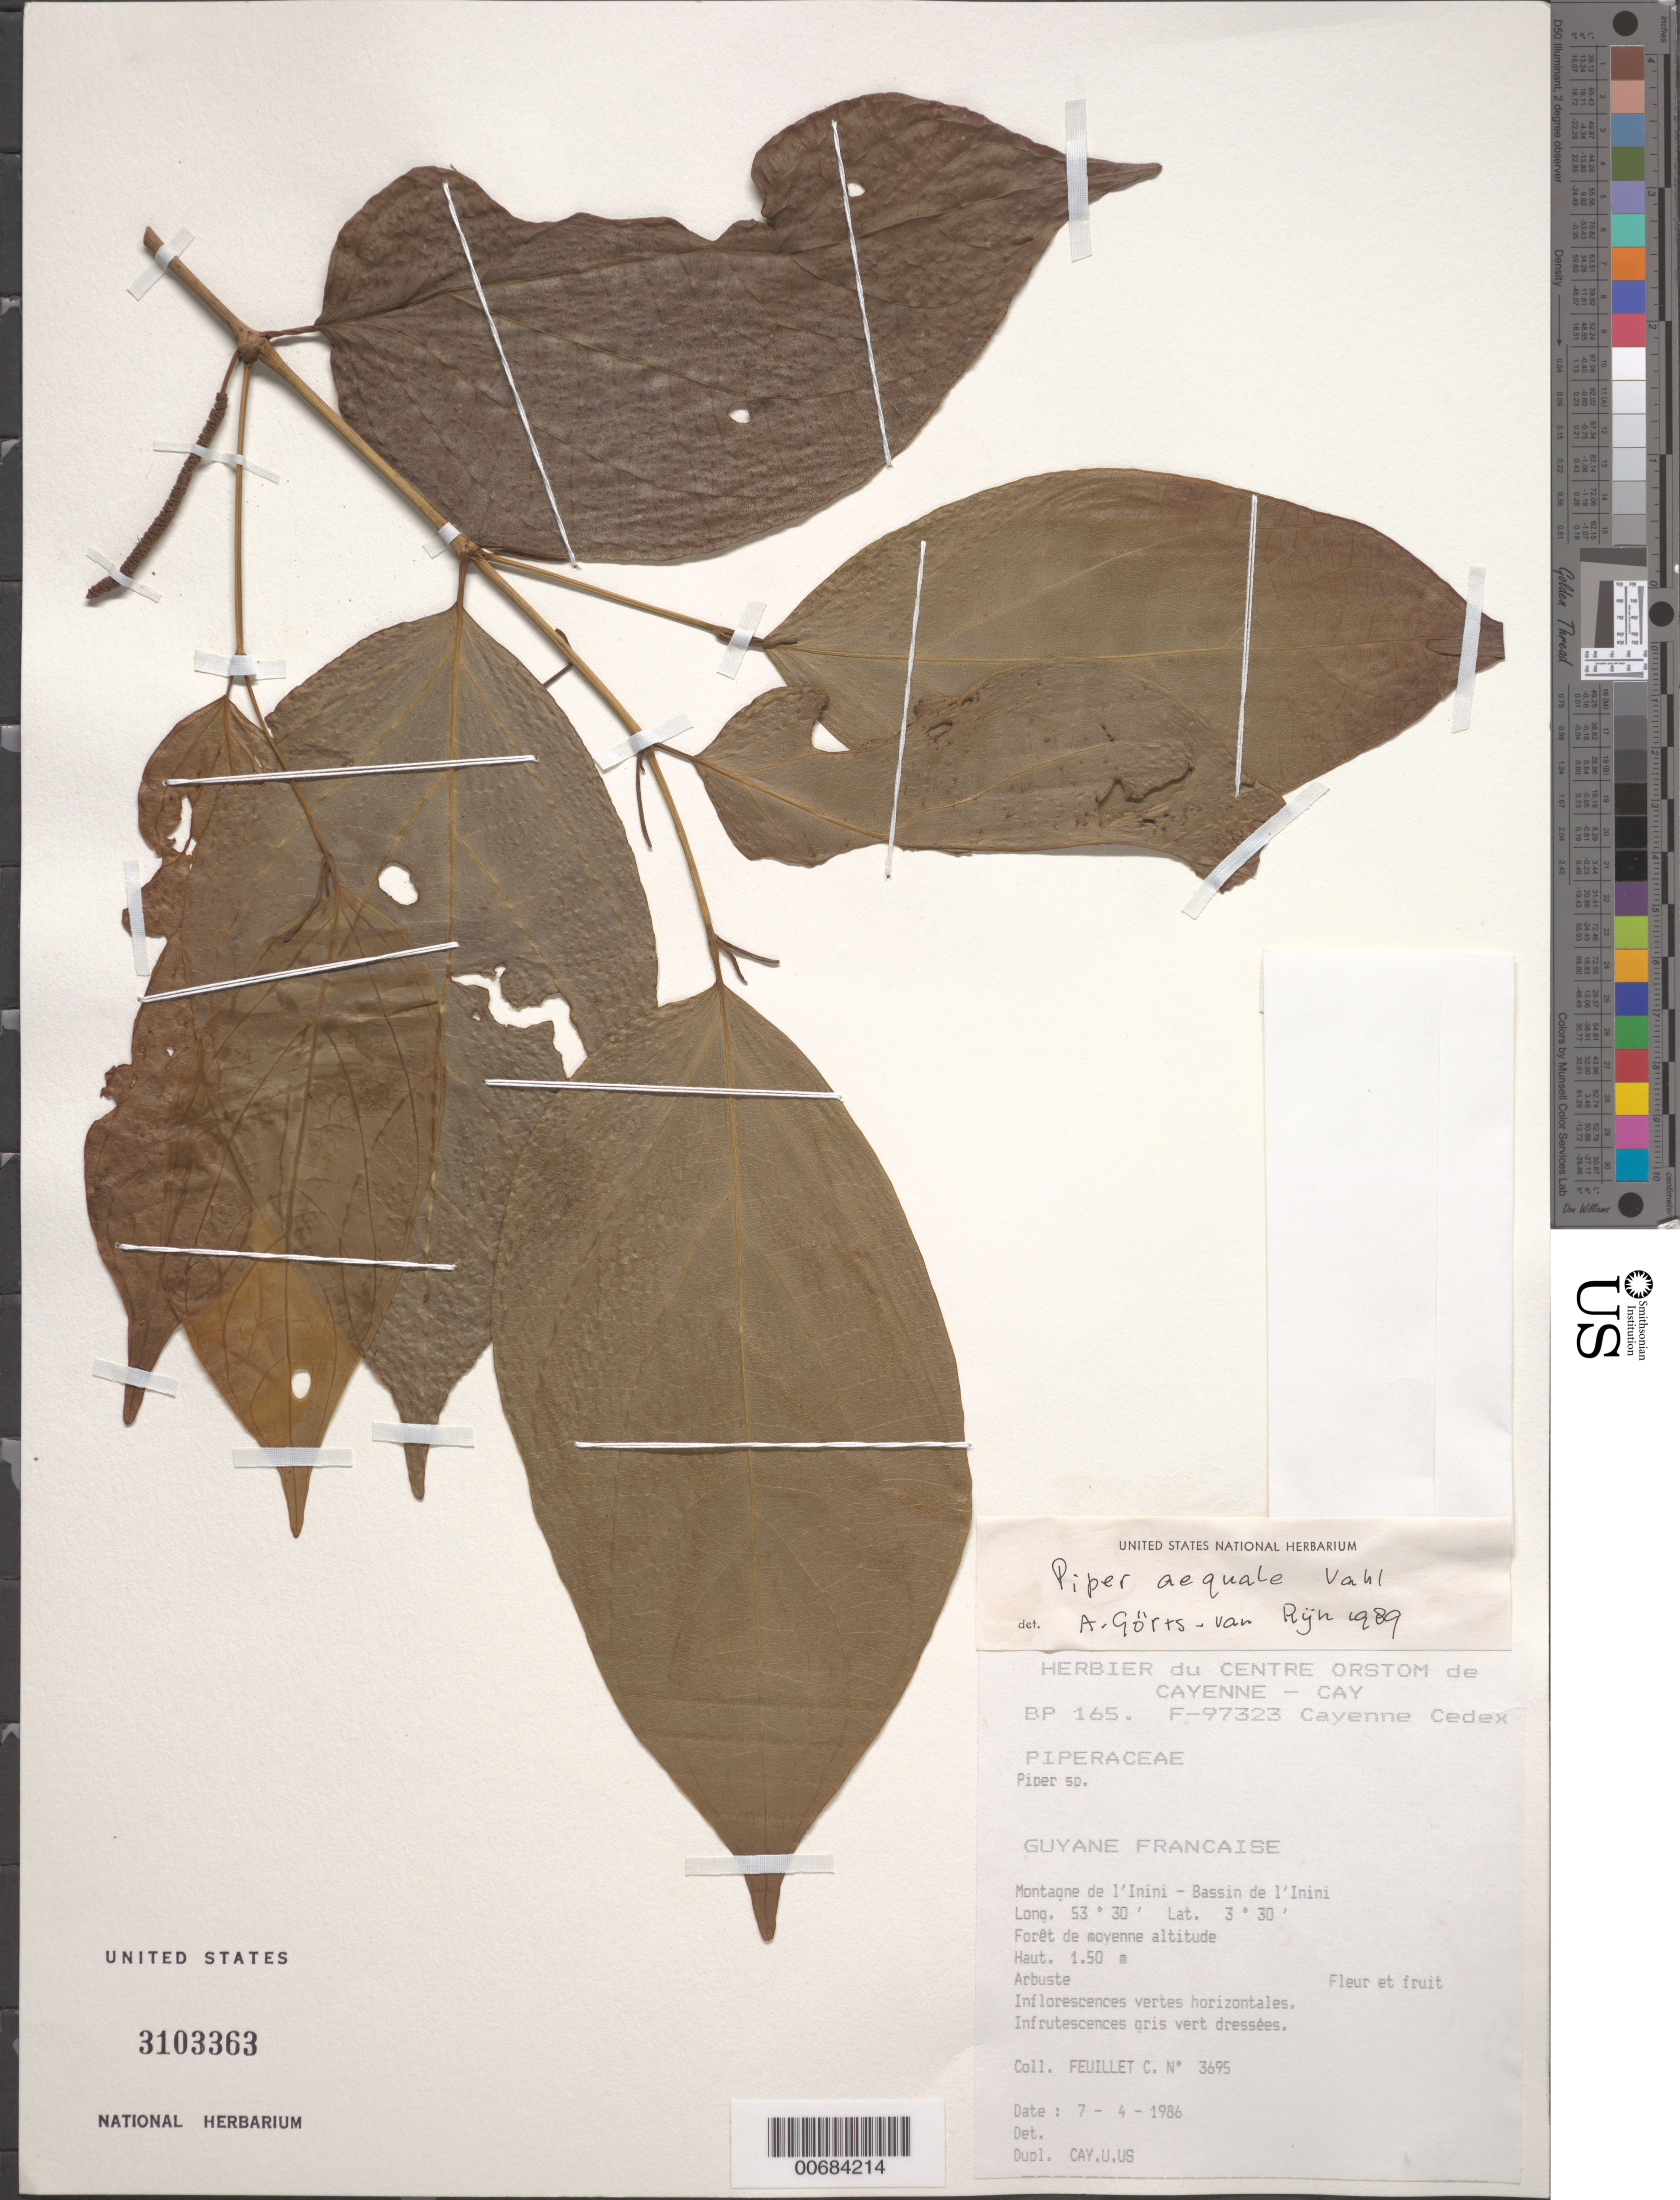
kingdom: Plantae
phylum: Tracheophyta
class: Magnoliopsida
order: Piperales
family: Piperaceae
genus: Piper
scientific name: Piper aequale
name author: Vahl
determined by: Görts-van Rijn, A. R. A.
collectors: C. Feuillet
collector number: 3695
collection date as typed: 7-Apr-86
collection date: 1986-04-07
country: French Guiana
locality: Montagne de l'Inini, Bassin de l'Inini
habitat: Forest, middle altitude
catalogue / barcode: US 3103363